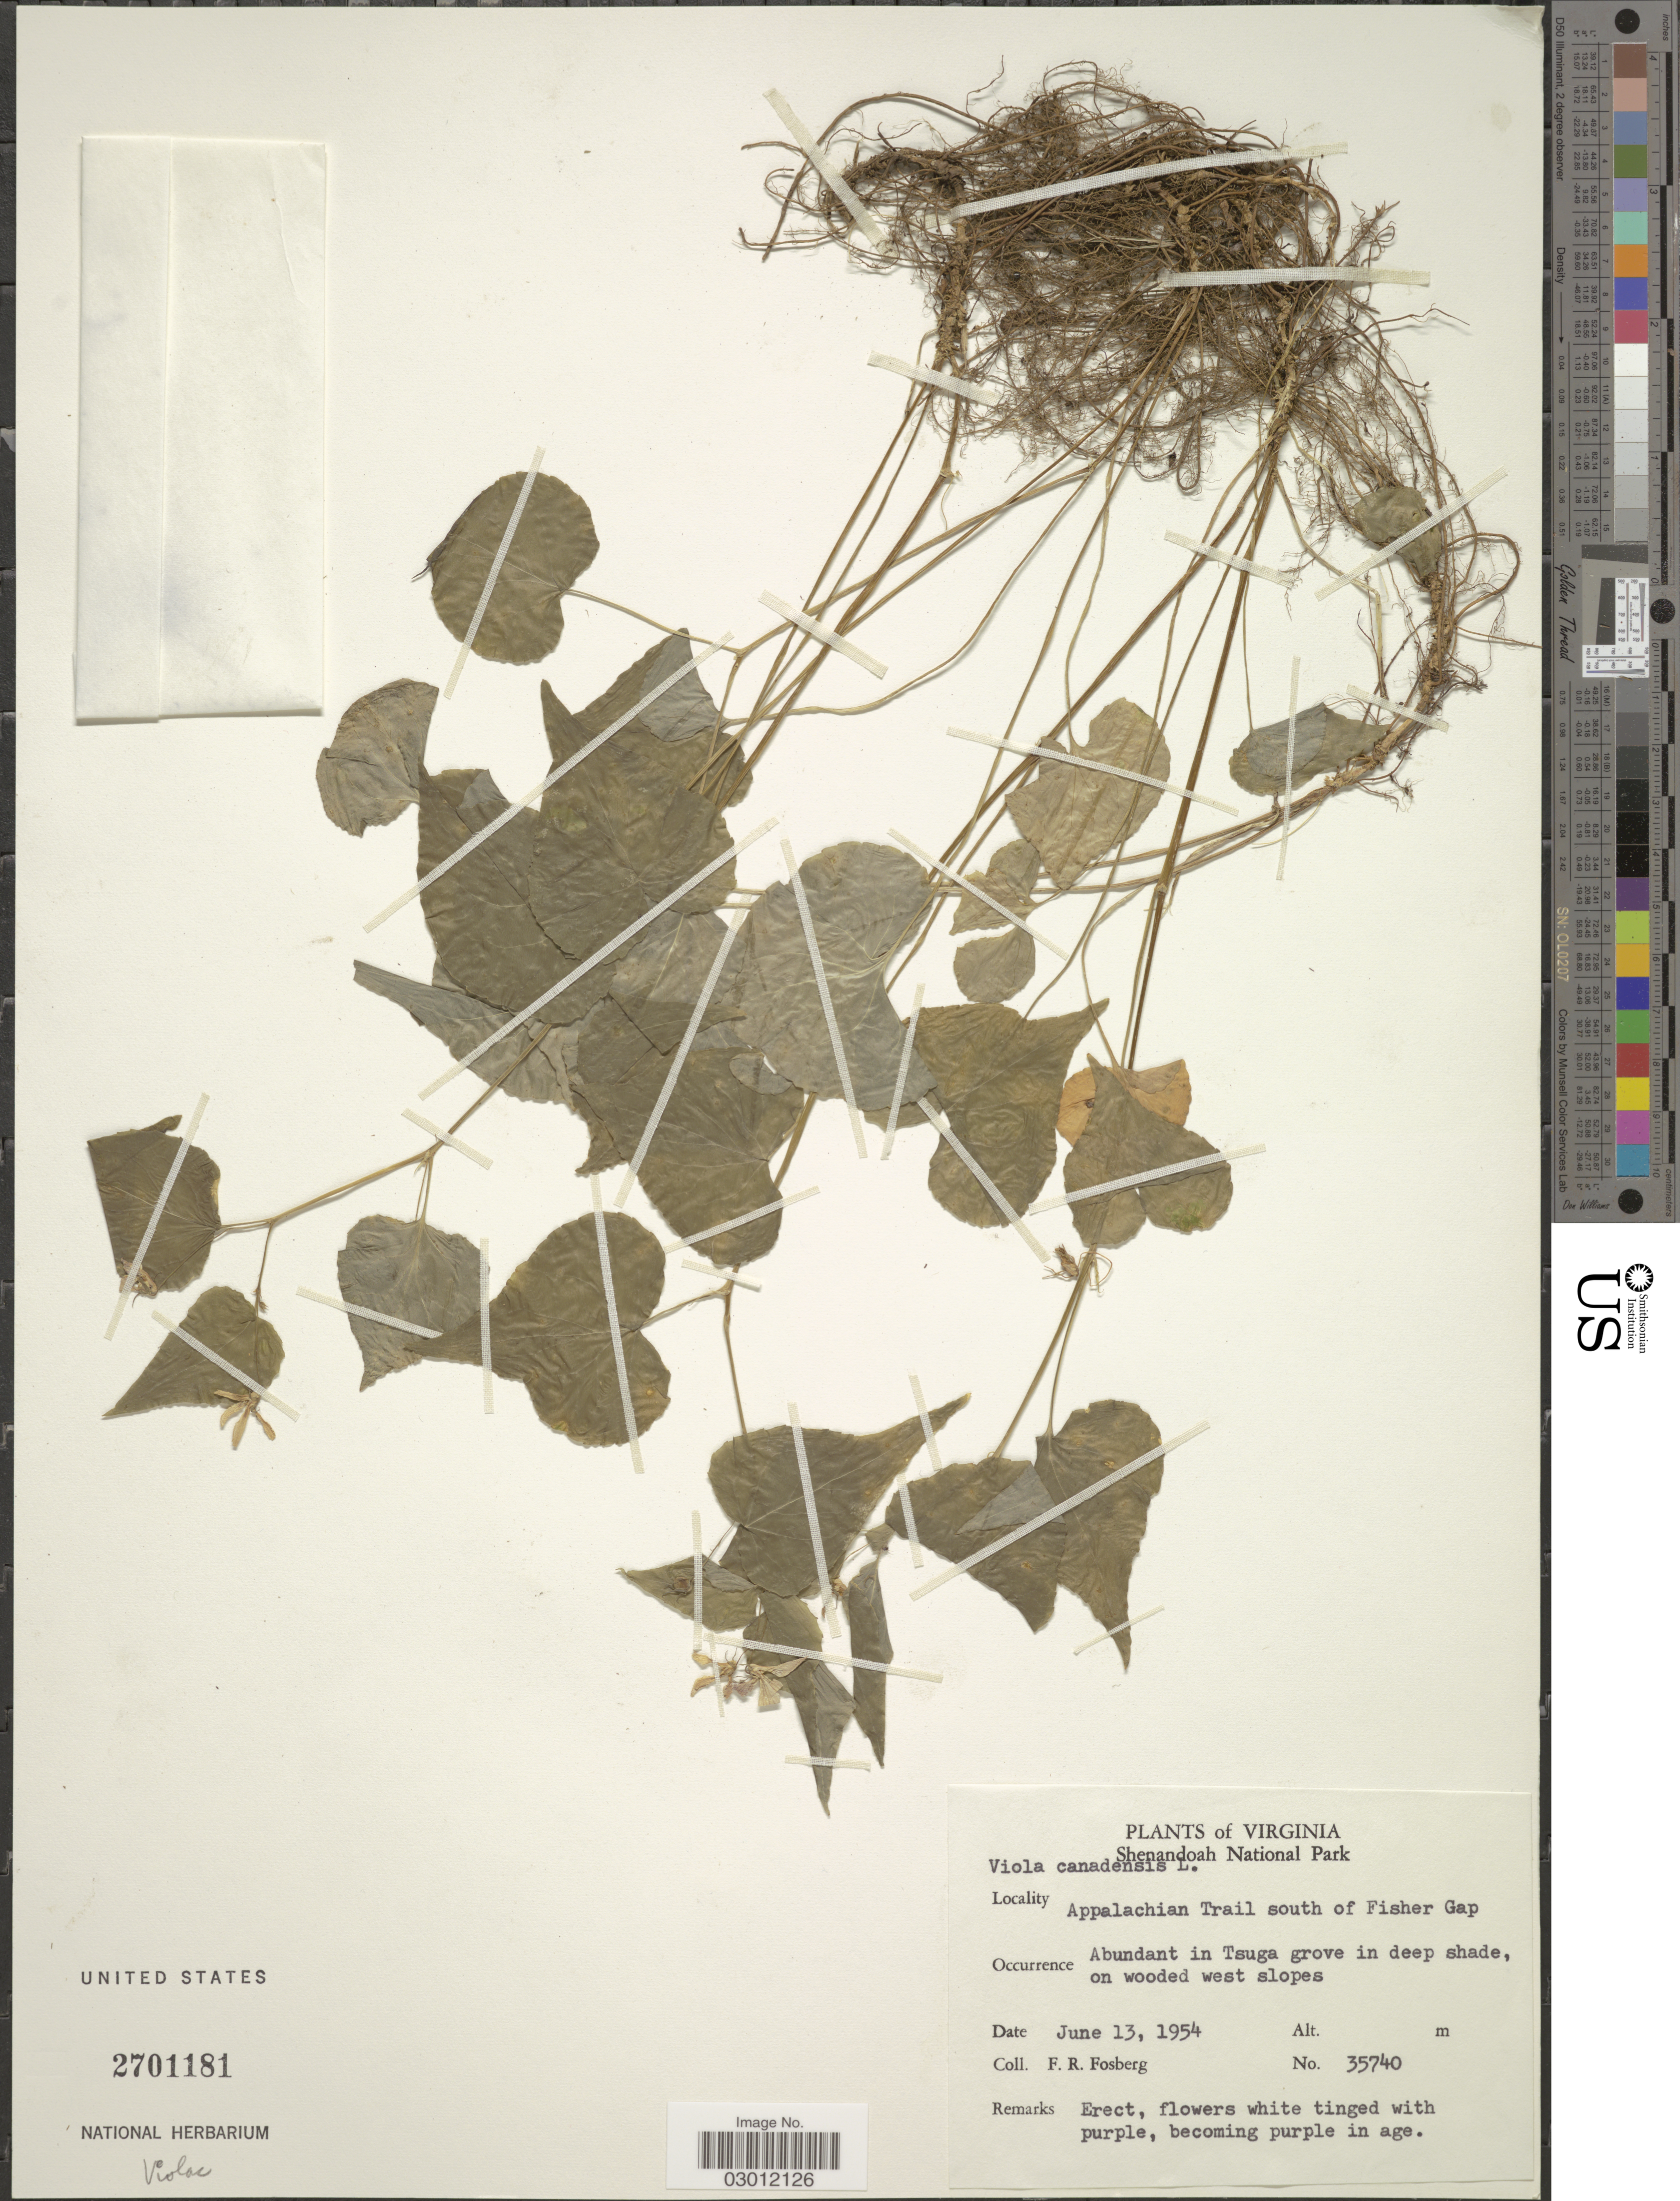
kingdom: Plantae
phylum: Tracheophyta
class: Magnoliopsida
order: Malpighiales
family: Violaceae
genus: Viola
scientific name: Viola canadensis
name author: L.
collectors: F. R. Fosberg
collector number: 35740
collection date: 1954-06-13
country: United States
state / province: Virginia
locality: Shenandoah National Park. Appalachian Trail south of Fisher Gap.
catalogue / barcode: US 2701181